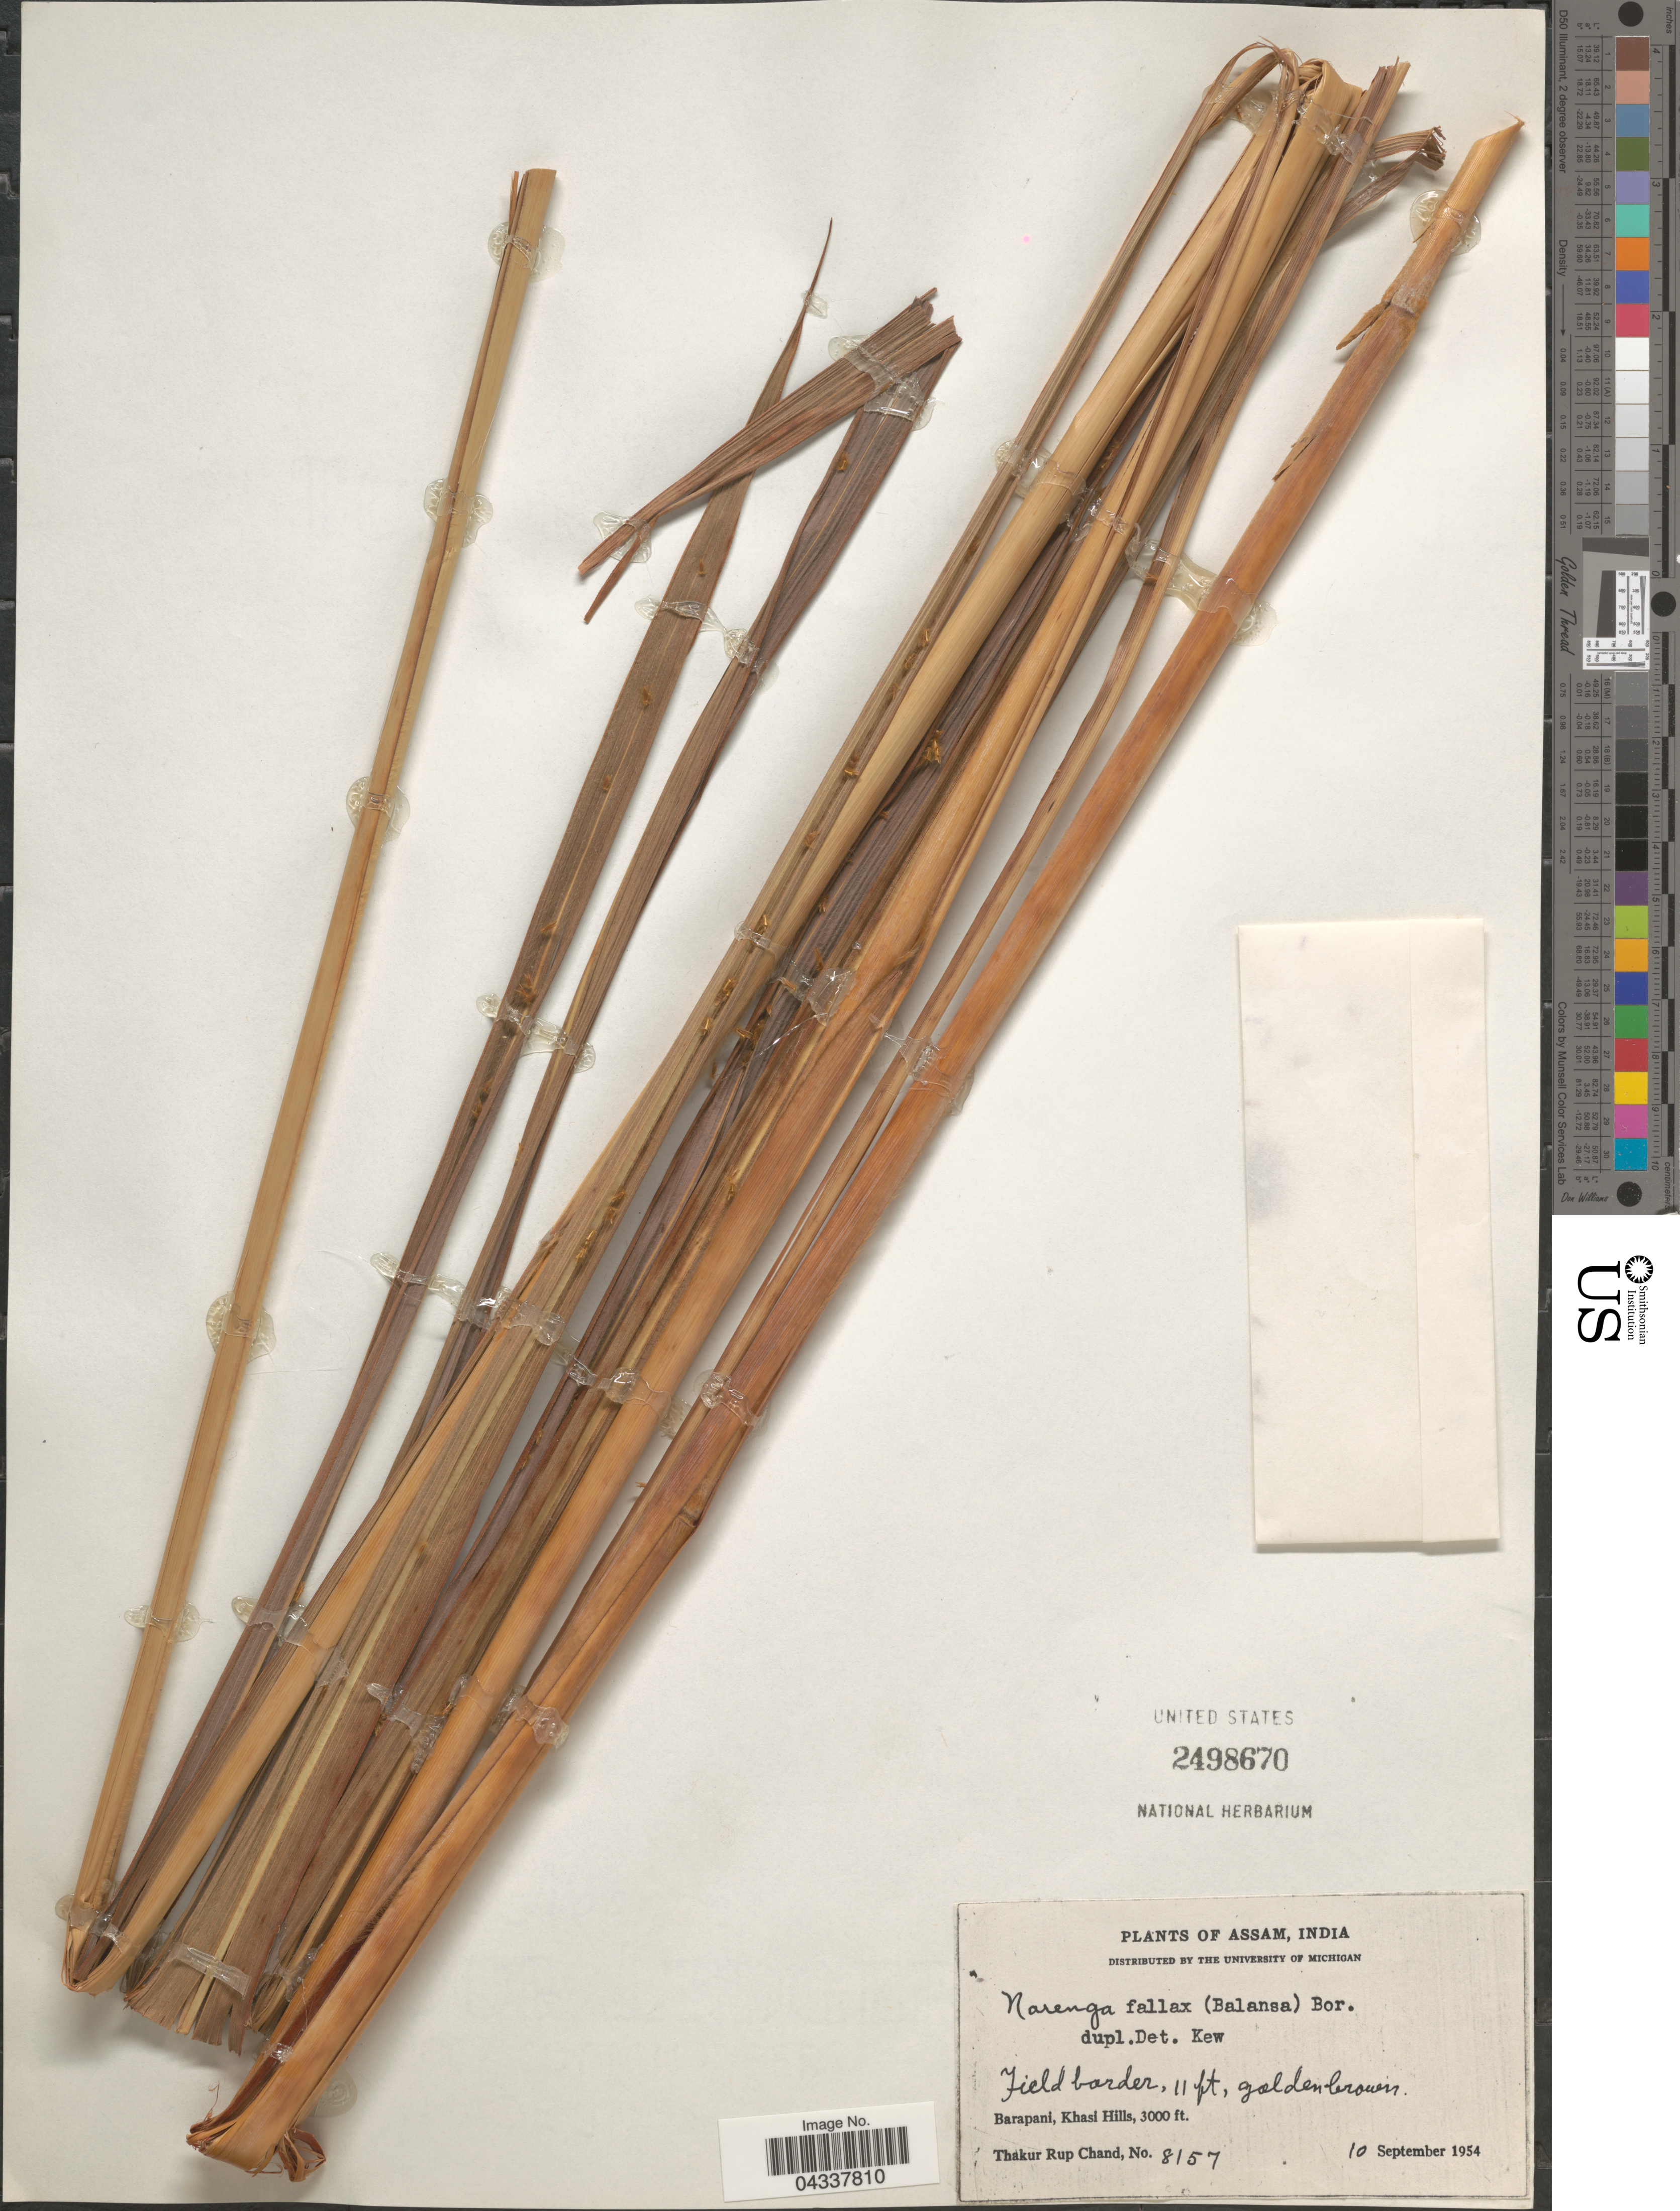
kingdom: Plantae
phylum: Tracheophyta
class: Liliopsida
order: Poales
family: Poaceae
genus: Narenga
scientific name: Narenga fallax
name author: (Balansa) Bor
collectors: T. R. Chand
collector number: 8157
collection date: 1954-09-10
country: India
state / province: Meghalaya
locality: Barapani, Khasi Hills.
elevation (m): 914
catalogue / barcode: US 2498670